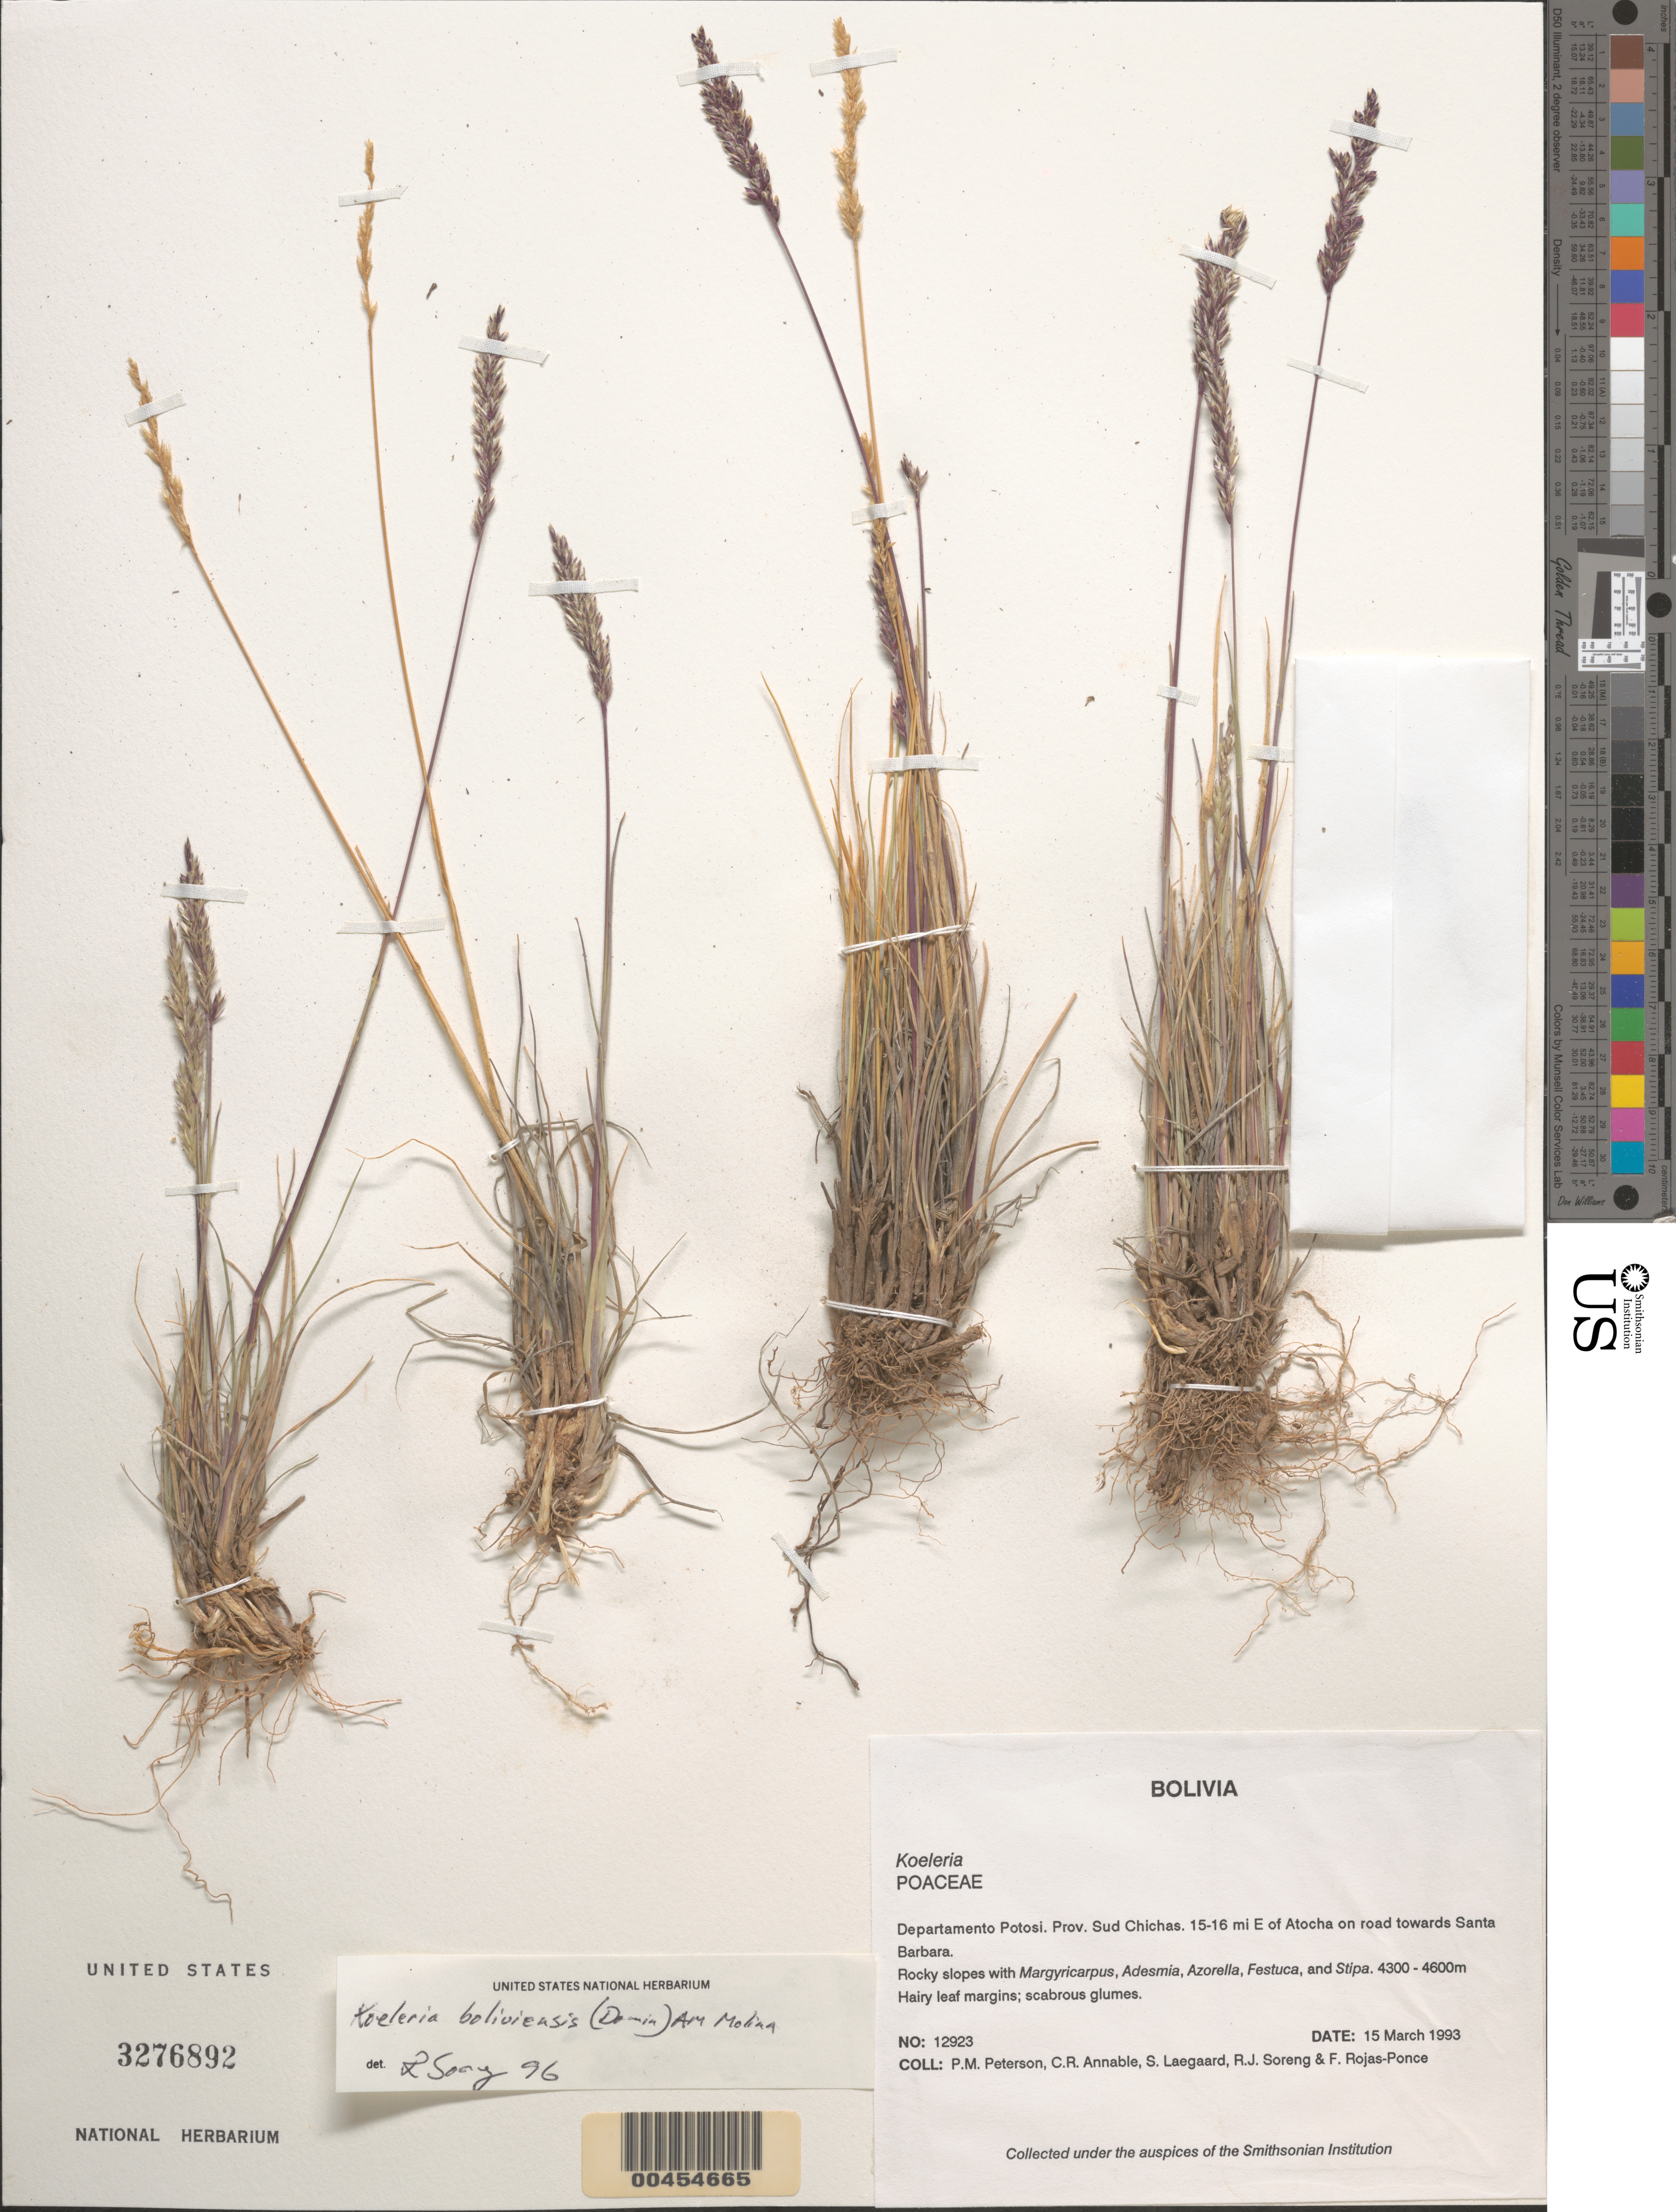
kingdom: Plantae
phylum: Tracheophyta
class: Liliopsida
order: Poales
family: Poaceae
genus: Koeleria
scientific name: Koeleria boliviensis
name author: (Domin) A.M. Molina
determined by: Soreng, Robert J., Research Associate (BOT), Smithsonian Institution - National Museum of Natural History (UNITED STATES)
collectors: P. M. Peterson, C. R. Annable, S. Lægaard, R. J. Soreng & F. Rojas-Ponce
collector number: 12923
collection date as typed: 15 Mar 1993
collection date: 1993-03-15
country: Bolivia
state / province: Potosí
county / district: Sud Chichas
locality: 15-16 mi E of Atocha on road towards Santa Barbara.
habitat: Rocky slopes with Margyricarpus, Adesmia, Azorella, Festuca, and Stipa.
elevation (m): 4300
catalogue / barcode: US 3276892